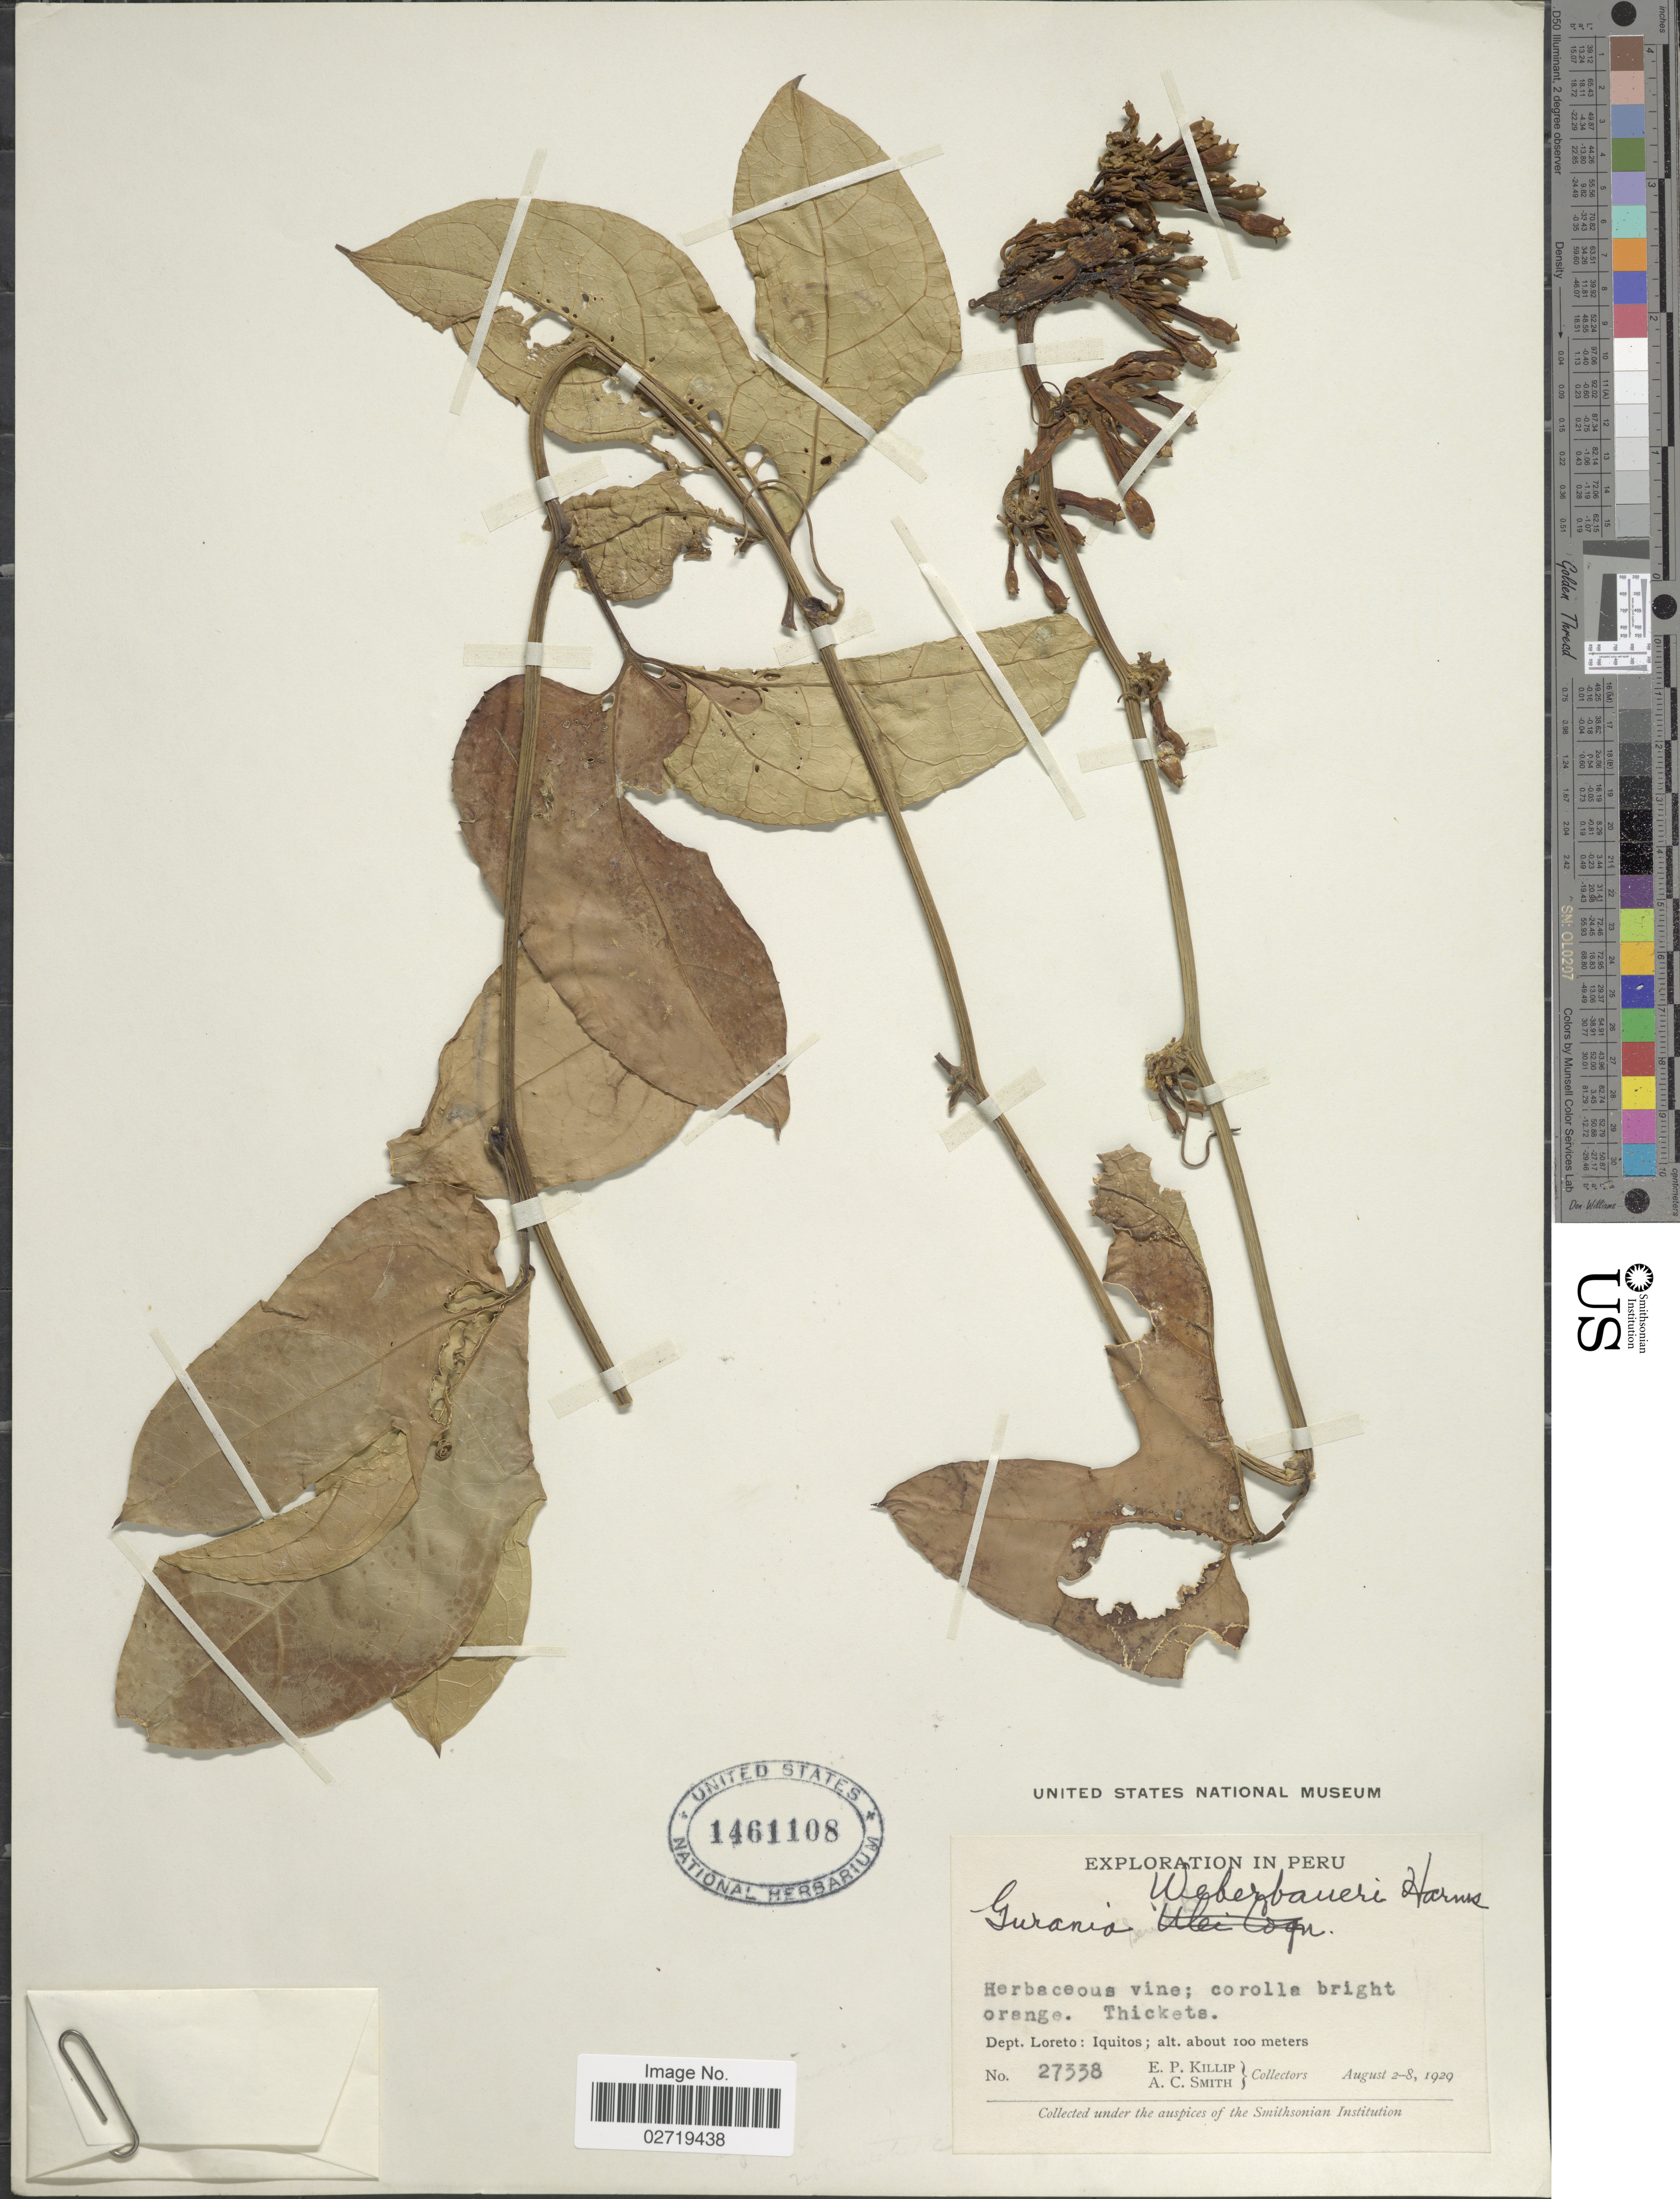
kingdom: Plantae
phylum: Tracheophyta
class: Magnoliopsida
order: Cucurbitales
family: Cucurbitaceae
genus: Gurania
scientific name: Gurania weberbaueri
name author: Harms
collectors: E. P. Killip & A. C. Smith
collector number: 27338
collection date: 1929-08-02/1929-08-08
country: Peru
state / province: Loreto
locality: Thickets, Dept. Loreto: Iquitos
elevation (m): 100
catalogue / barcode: US 1461108